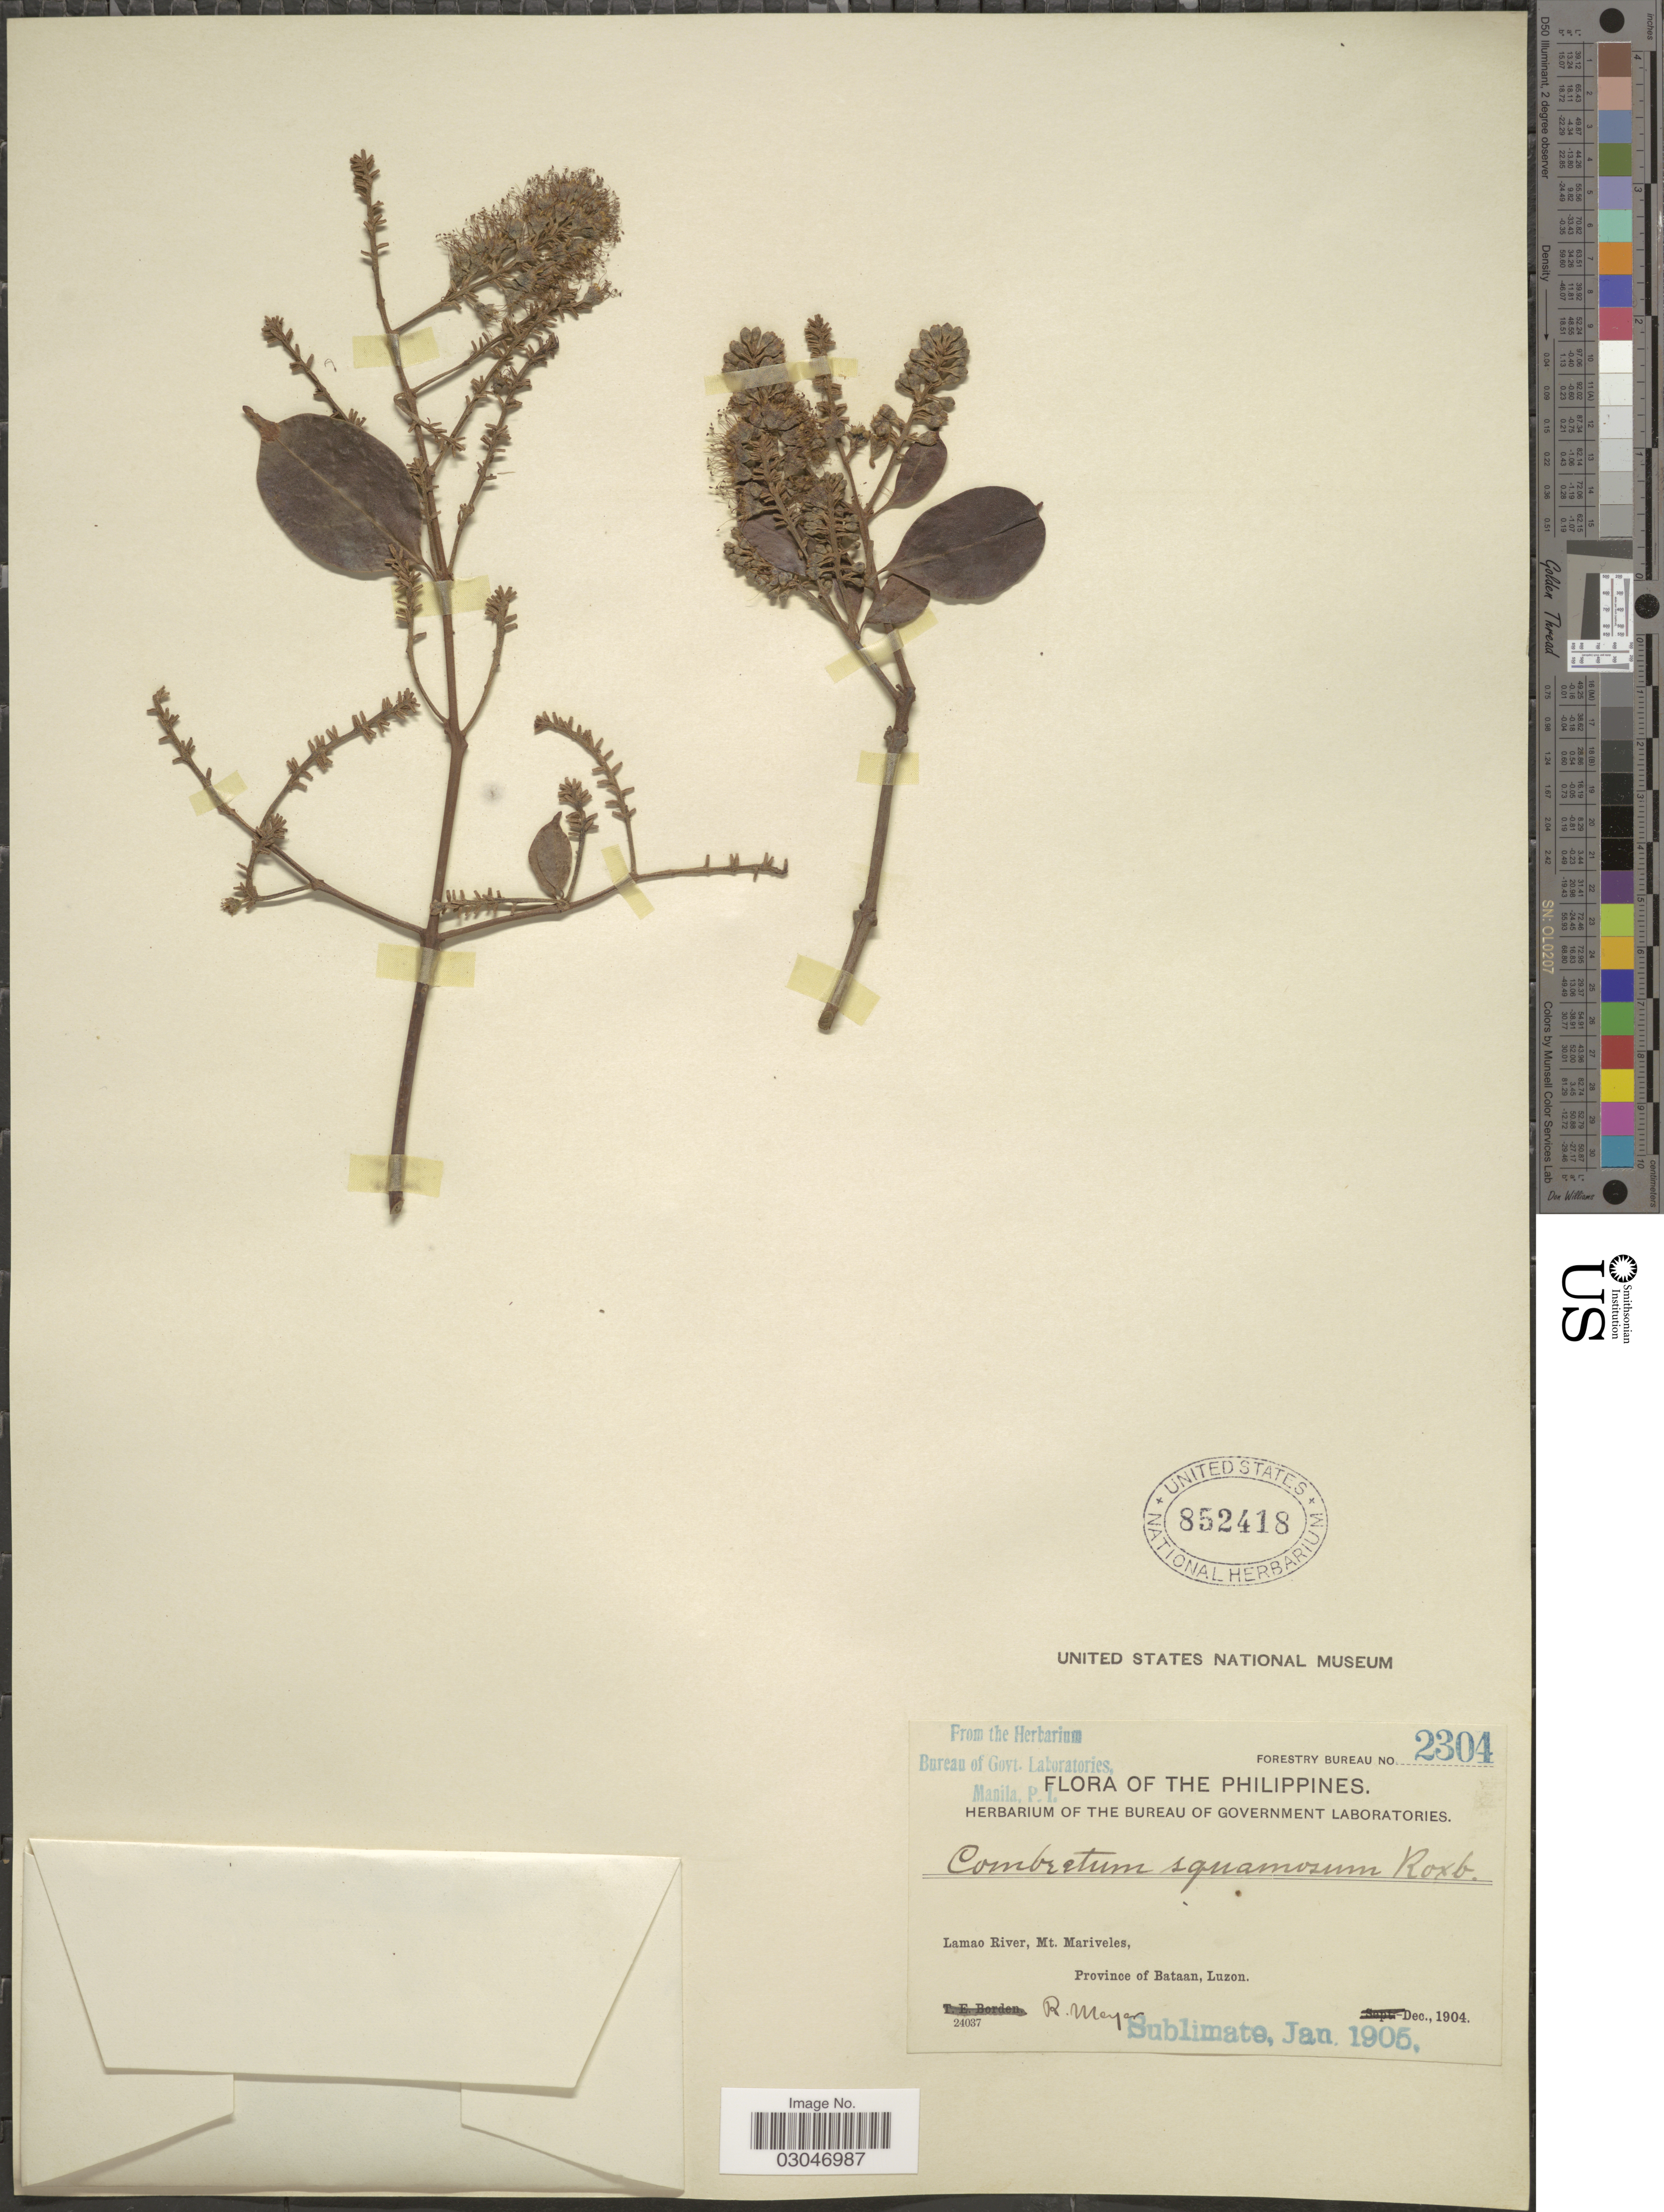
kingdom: Plantae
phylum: Tracheophyta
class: Magnoliopsida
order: Myrtales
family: Combretaceae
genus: Combretum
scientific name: Combretum squamosum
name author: Roxb.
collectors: R. Meyer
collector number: Forestry Bureau 2304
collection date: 1904-12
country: Philippines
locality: Lamao River, Mt. Mariveles, Province of Bataan, Luzon.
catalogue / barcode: US 852418